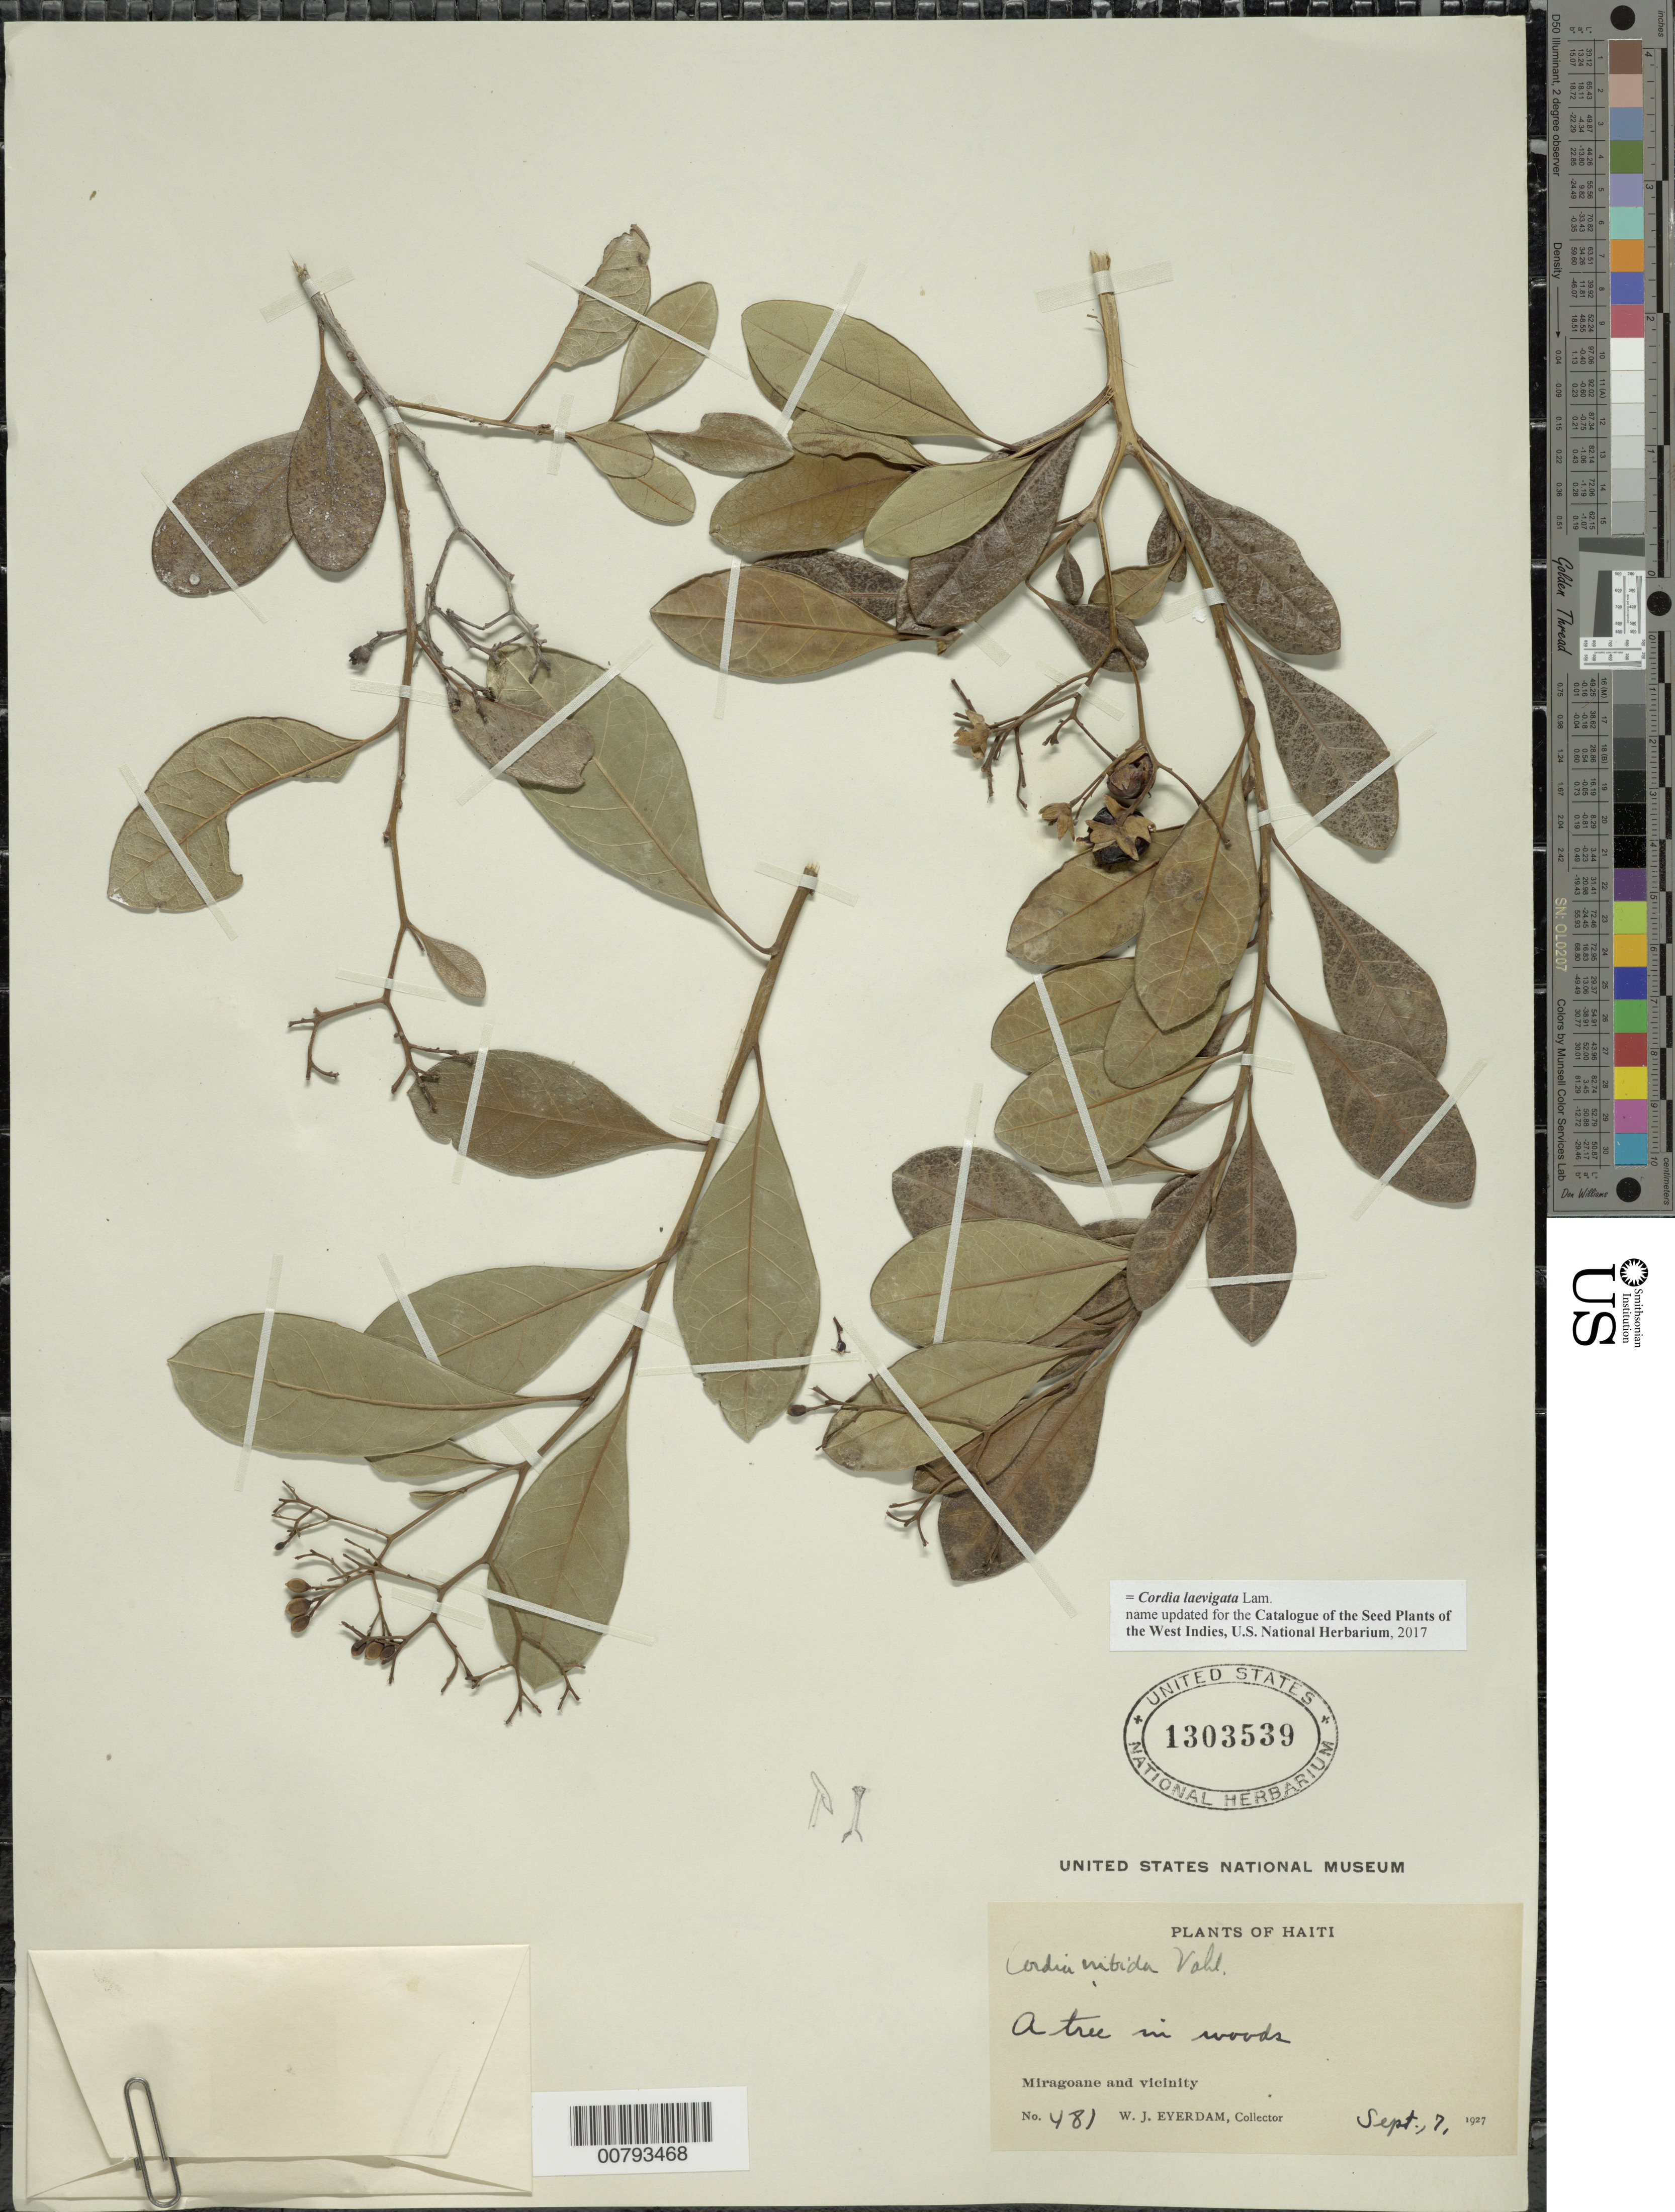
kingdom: Plantae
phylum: Tracheophyta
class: Magnoliopsida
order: Boraginales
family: Cordiaceae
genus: Cordia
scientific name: Cordia laevigata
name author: Lam.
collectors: W. J. Eyerdam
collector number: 481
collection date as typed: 09 Sep 1927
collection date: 1927-09-09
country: Haiti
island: Hispaniola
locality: Miragoane and vicinity.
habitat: In woods.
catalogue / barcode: US 1303539